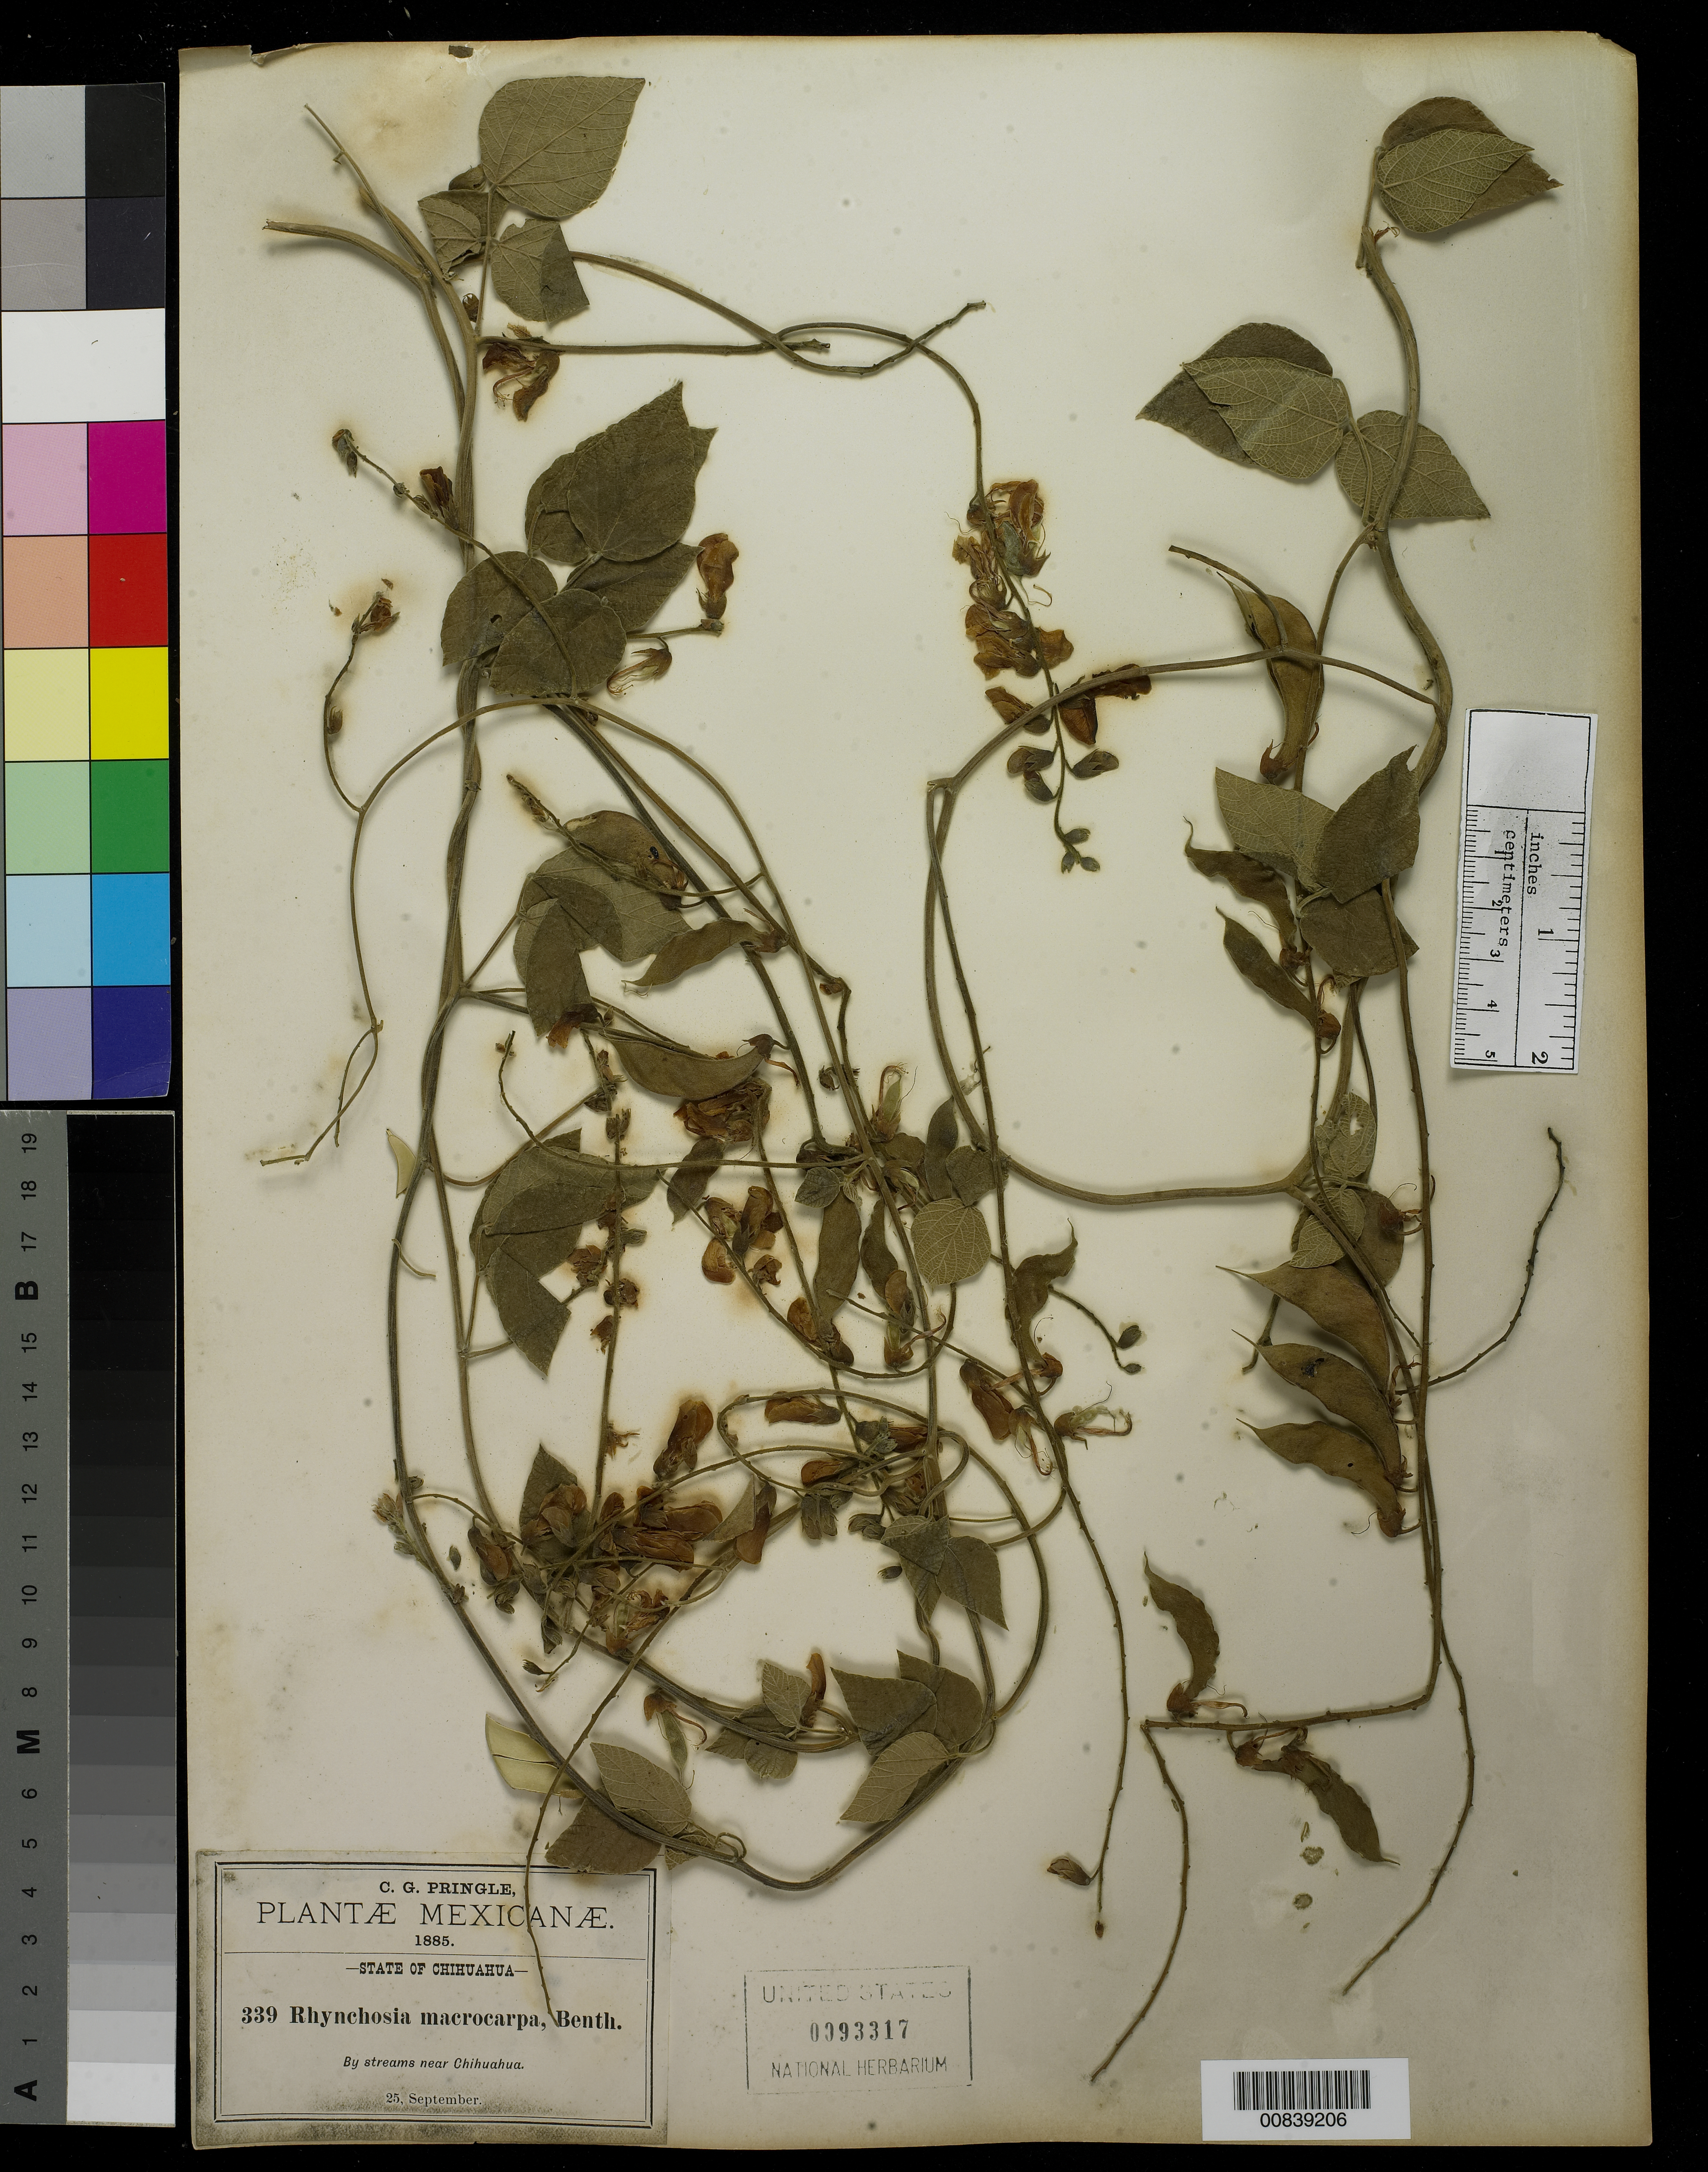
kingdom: Plantae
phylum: Tracheophyta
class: Magnoliopsida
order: Fabales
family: Fabaceae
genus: Rhynchosia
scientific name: Rhynchosia macrocarpa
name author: Benth.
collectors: C. G. Pringle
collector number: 339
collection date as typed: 25 Sep 1885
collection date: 1885-09-25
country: Mexico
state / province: Chihuahua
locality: By streams near Chihuahua.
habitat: By streams.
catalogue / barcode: US 93317